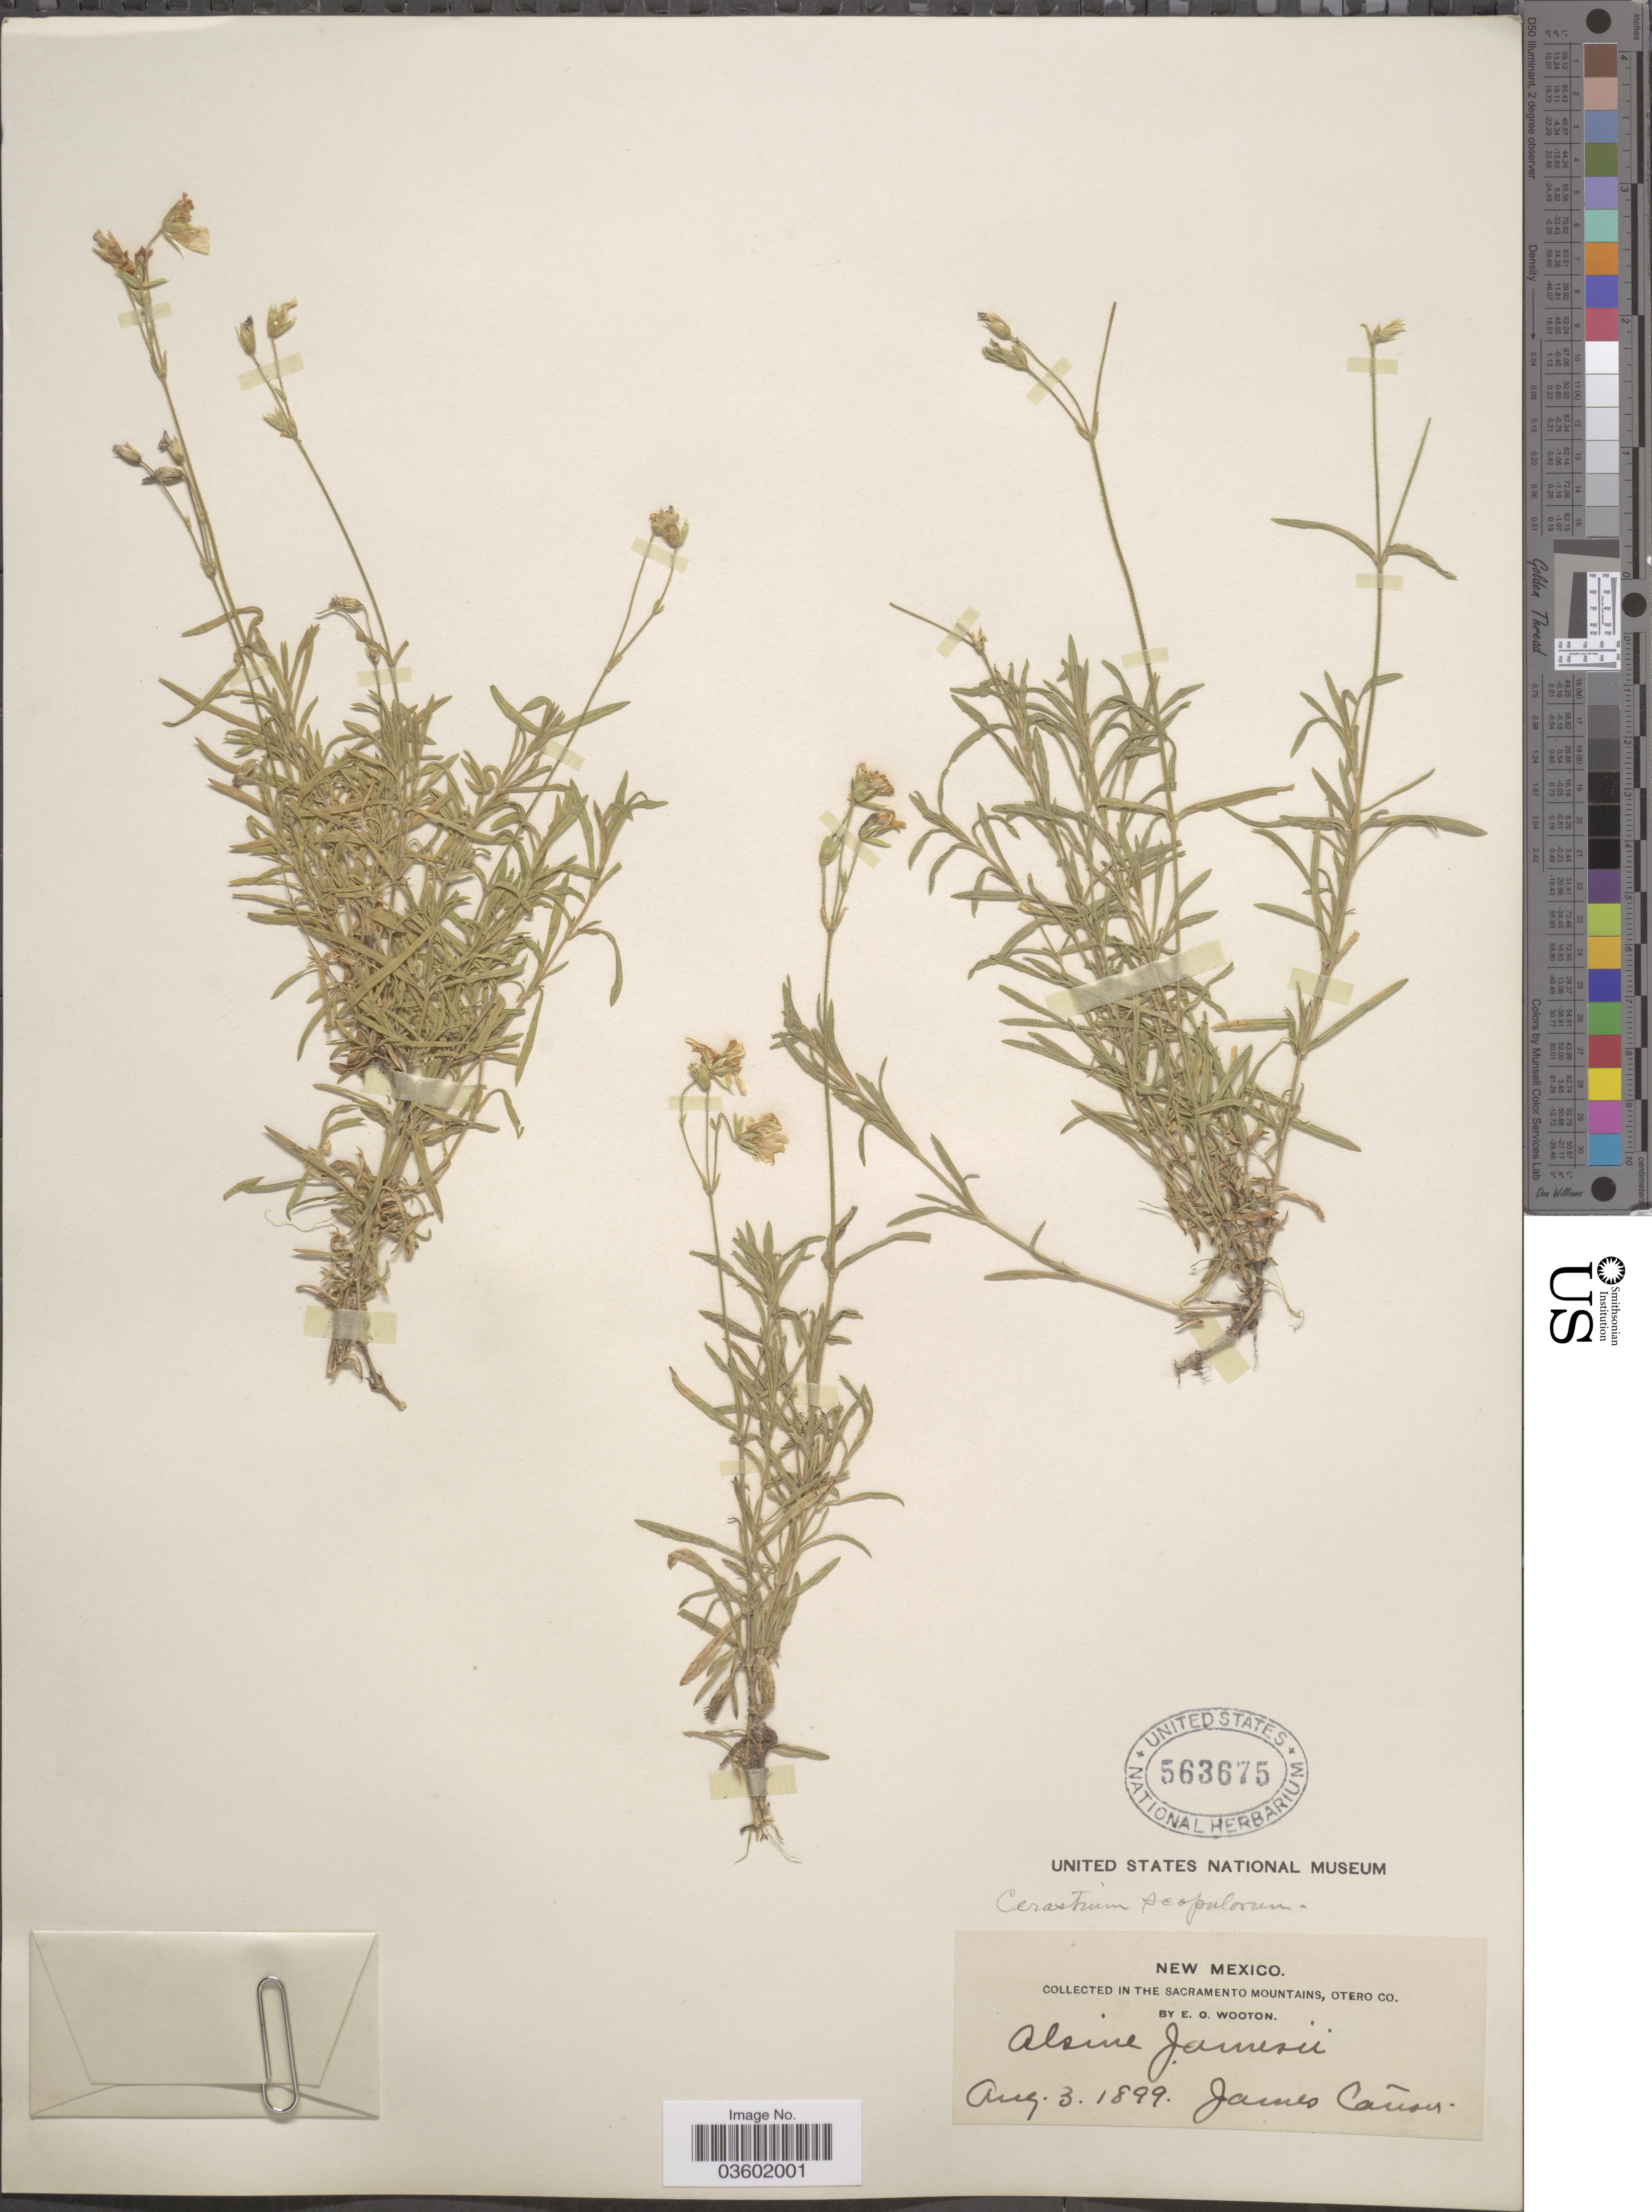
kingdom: Plantae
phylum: Tracheophyta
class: Magnoliopsida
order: Caryophyllales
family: Caryophyllaceae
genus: Cerastium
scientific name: Cerastium scopulorum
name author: Greene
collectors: E. O. Wooton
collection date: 1899-08-03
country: United States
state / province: New Mexico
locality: In the Sacramento Mountains, Otero Co. James Cañon.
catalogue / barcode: US 563675